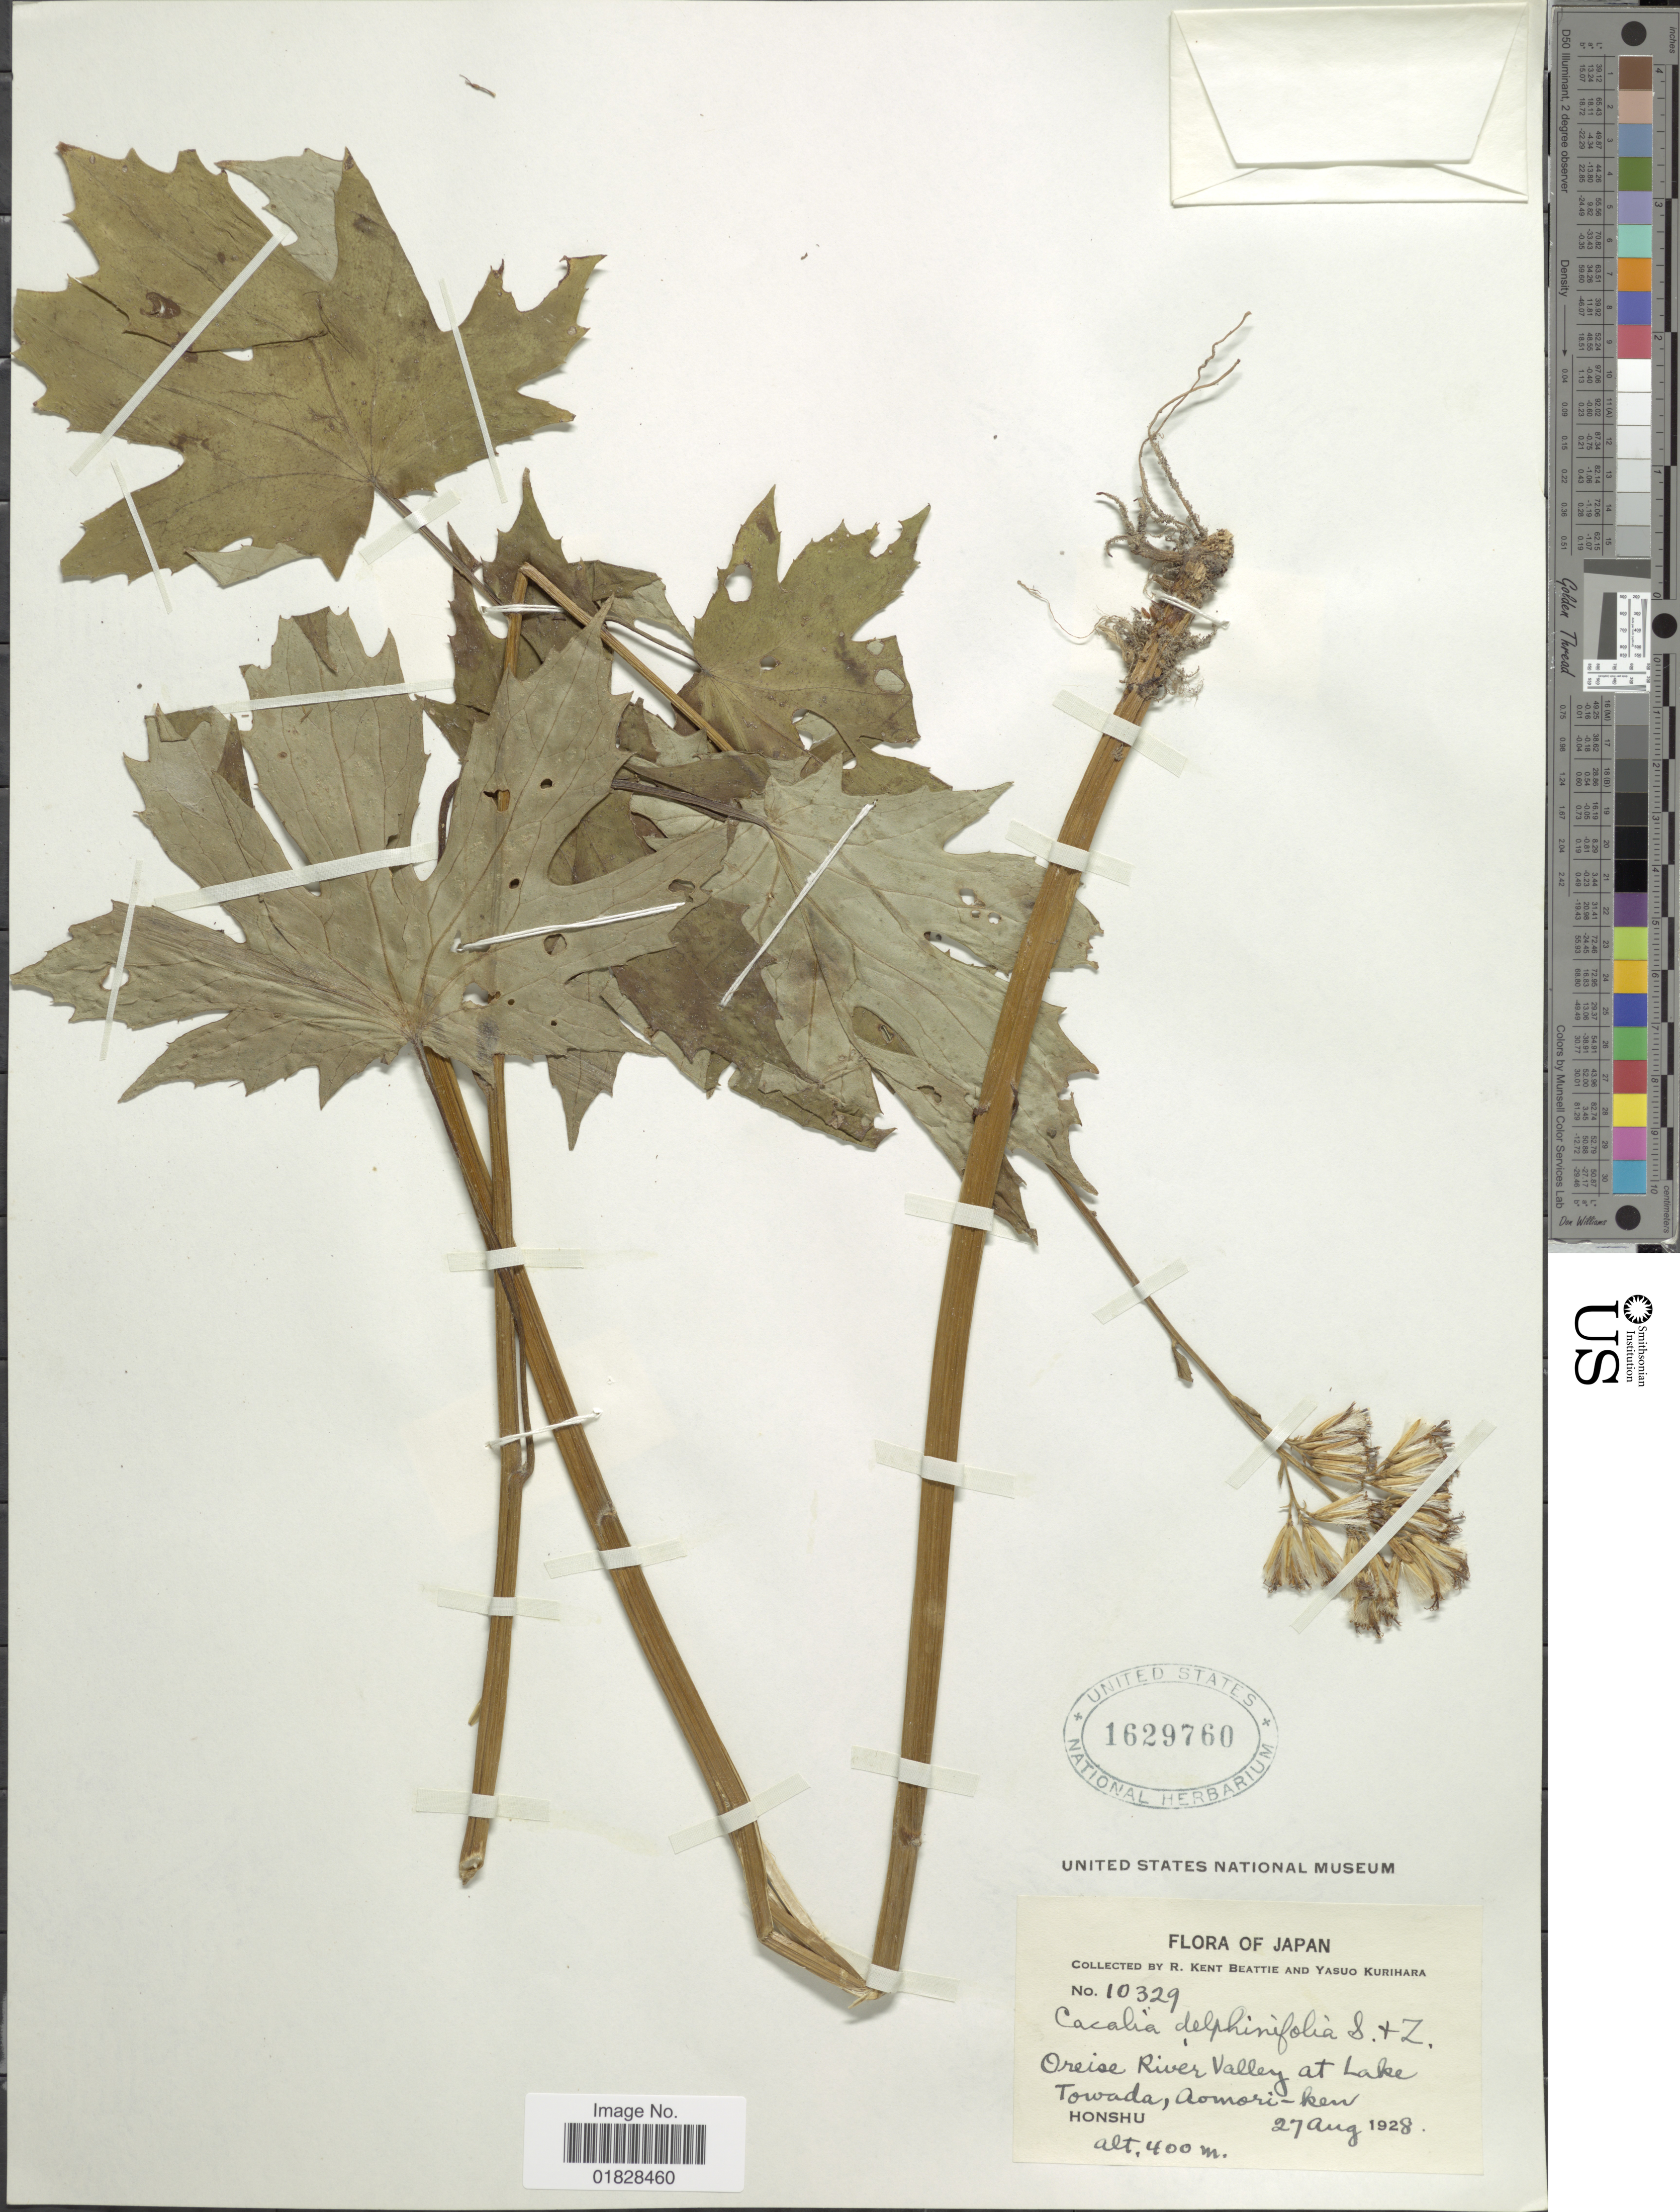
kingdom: Plantae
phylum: Tracheophyta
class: Magnoliopsida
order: Asterales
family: Asteraceae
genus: Parasenecio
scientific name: Parasenecio delphiniifolia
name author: H. Koyama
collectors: R. K. Beattie & Y. Kurihara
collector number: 10329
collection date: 1928-08-27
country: Japan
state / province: Aomori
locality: Oreise River Valley at Lake Towada, Aomori-ken. Honshu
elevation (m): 400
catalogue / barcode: US 1629760